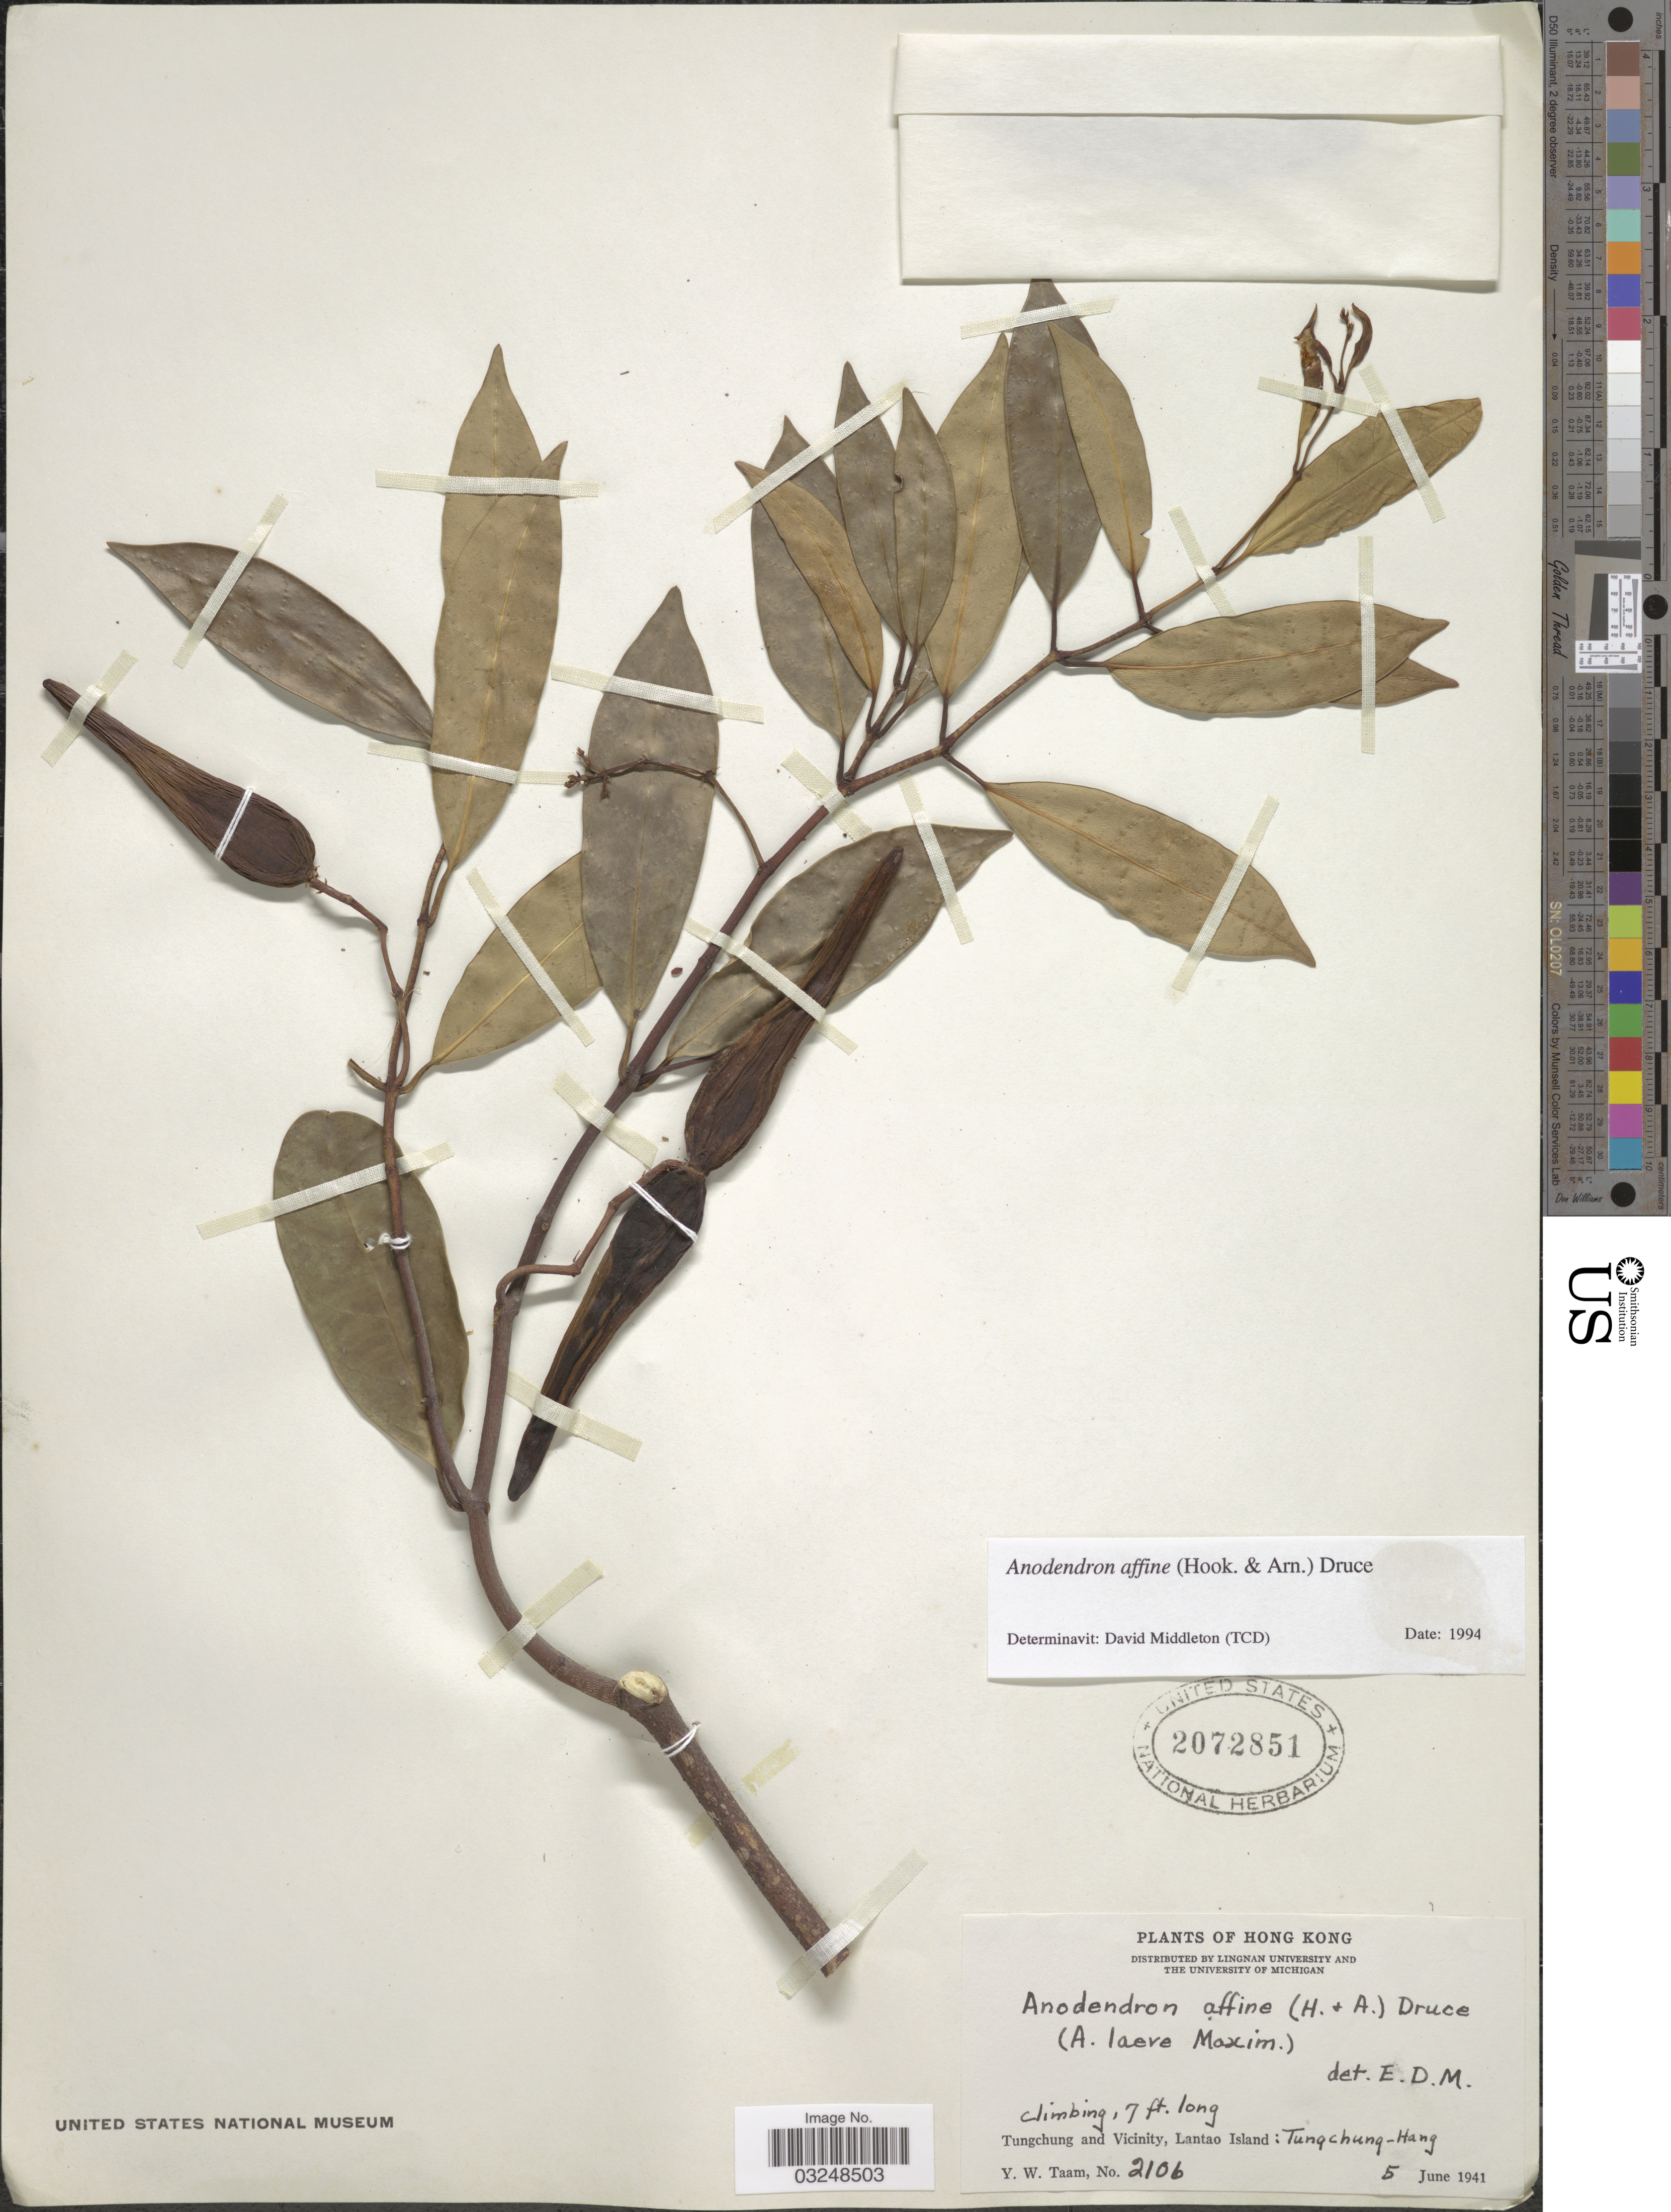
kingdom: Plantae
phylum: Tracheophyta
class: Magnoliopsida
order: Gentianales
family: Apocynaceae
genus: Anodendron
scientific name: Anodendron affine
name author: (Hook. & Arn.) Druce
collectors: Y. W. Taam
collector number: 2106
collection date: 1941-06-05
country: China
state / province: Hong Kong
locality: Hong Kong, Tungchung and Vicinity, Lantao Island: Tungchung-Hang.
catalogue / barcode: US 2072851